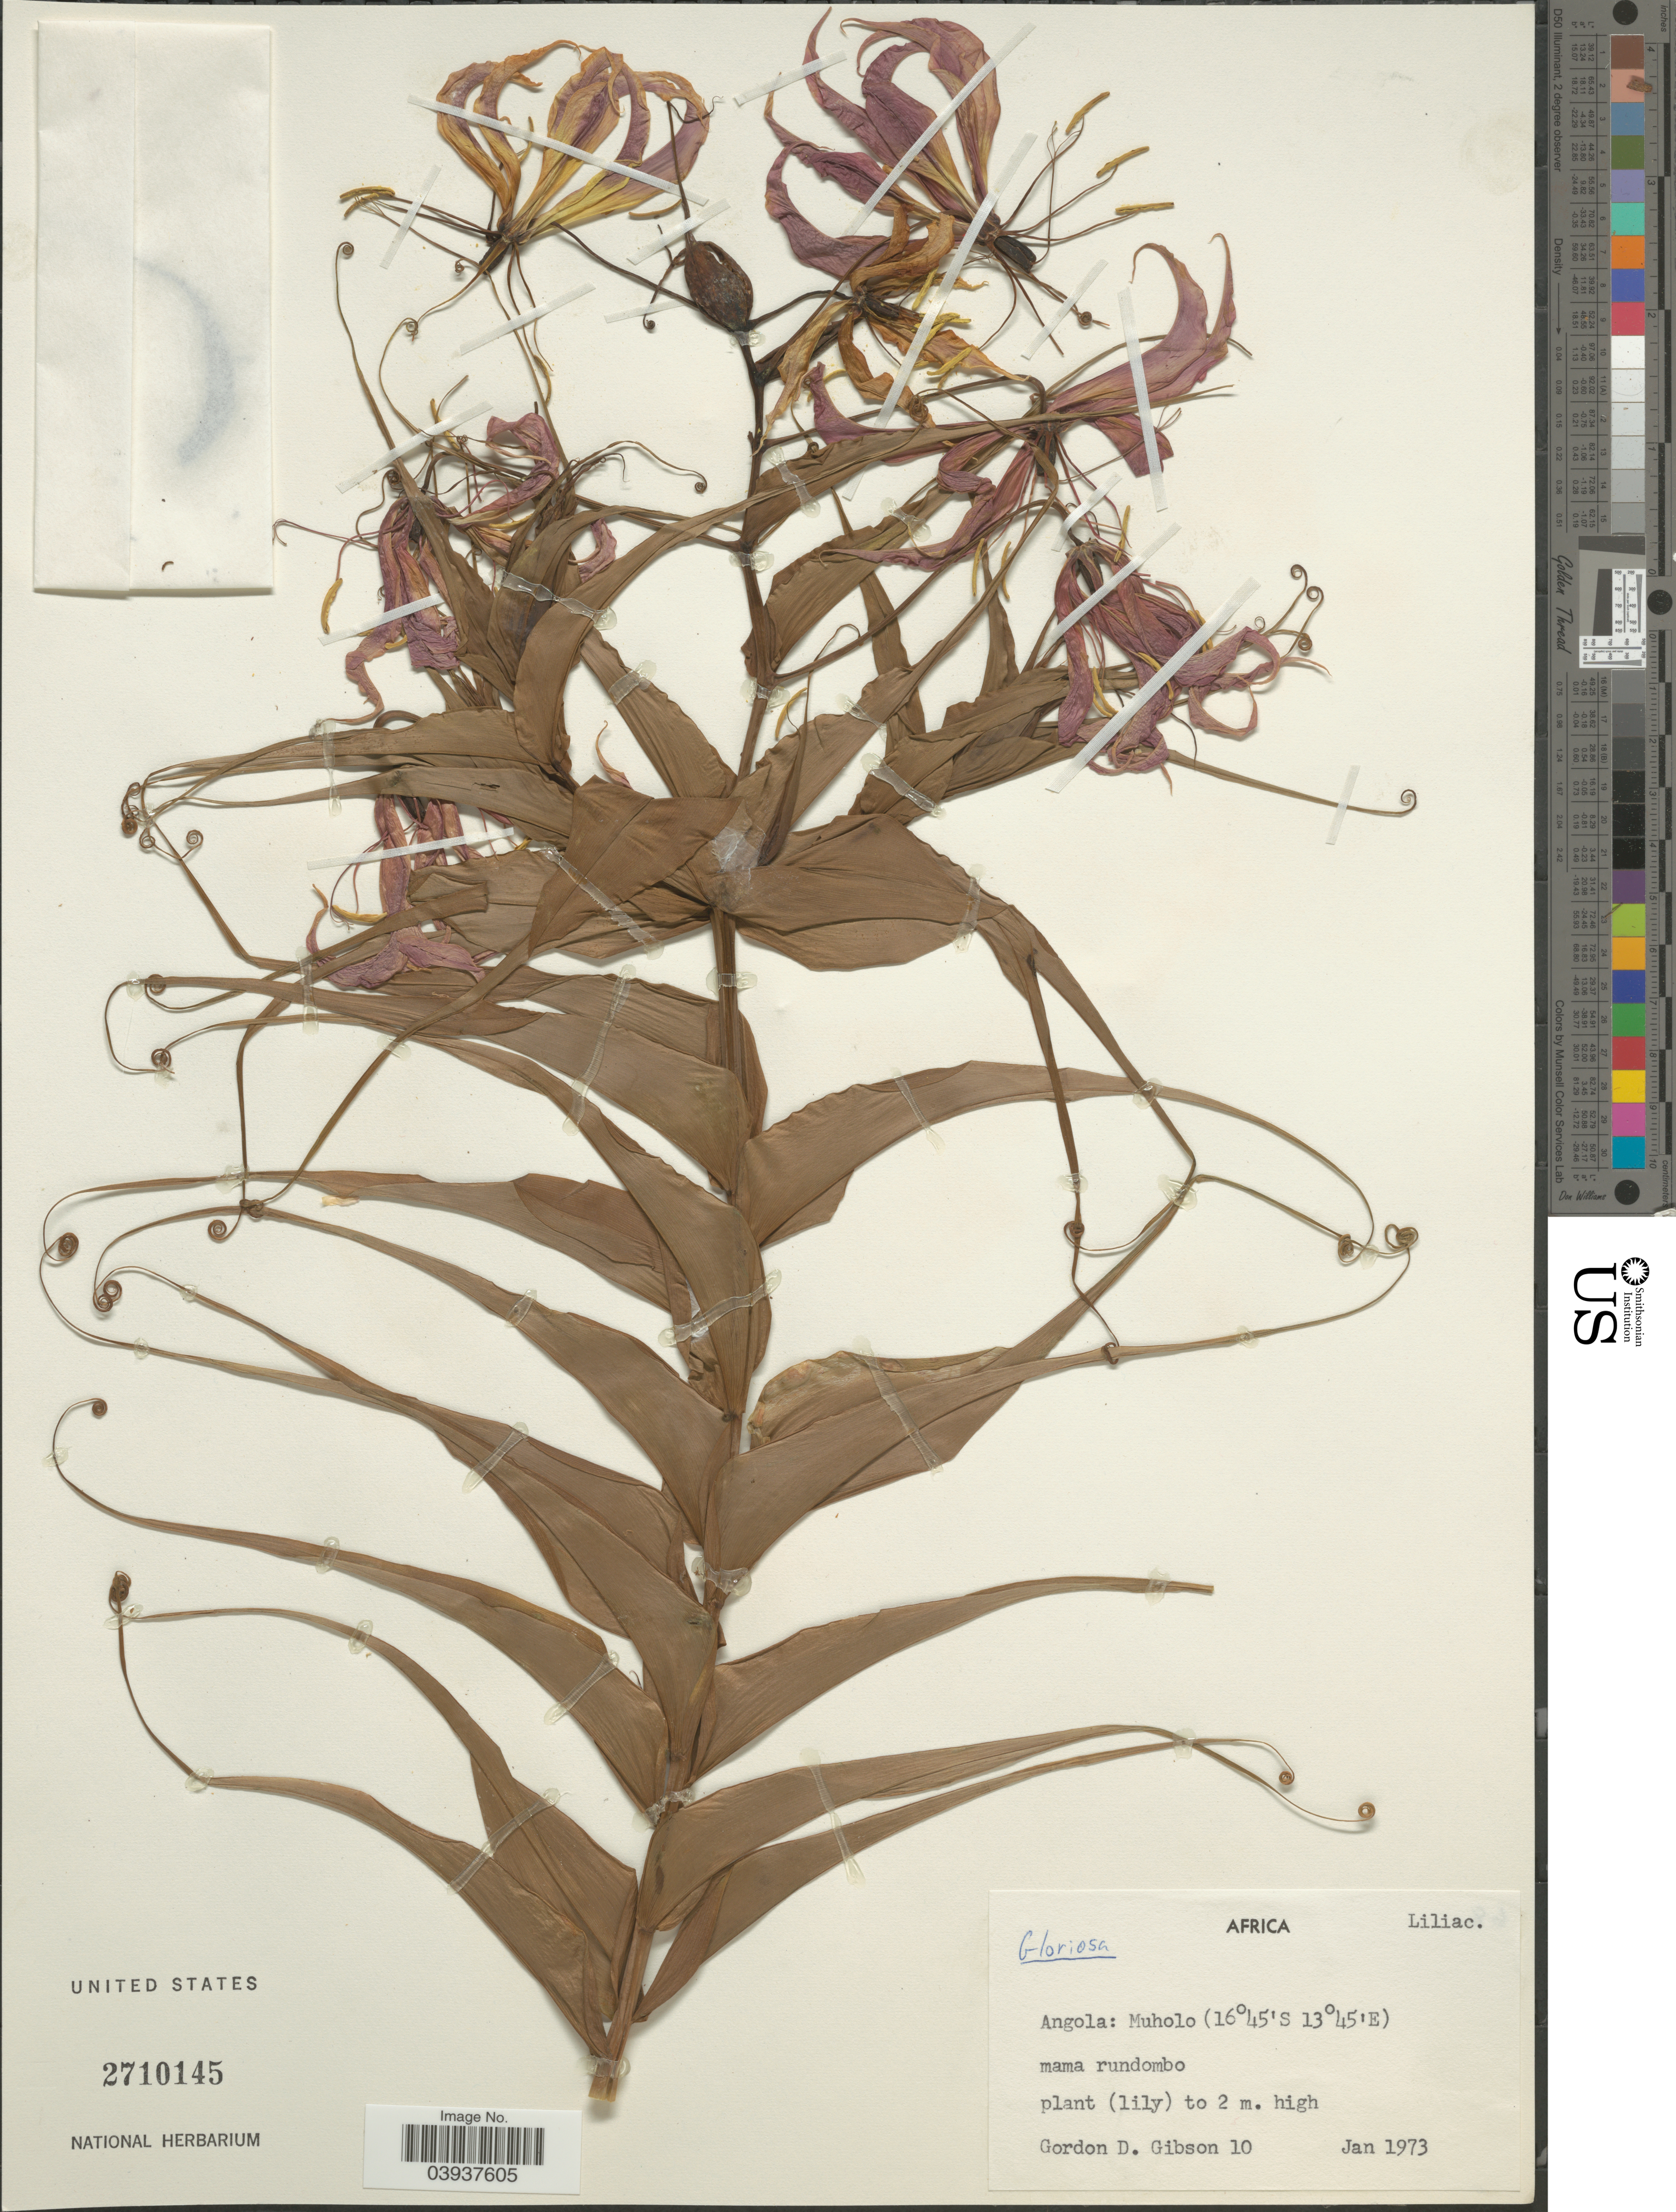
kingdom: Plantae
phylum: Tracheophyta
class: Liliopsida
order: Liliales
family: Colchicaceae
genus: Gloriosa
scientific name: Gloriosa sp.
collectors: G. D. Gibson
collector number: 10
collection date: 1973-01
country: Angola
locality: Muholo. Mama rundombo.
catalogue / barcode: US 2710145